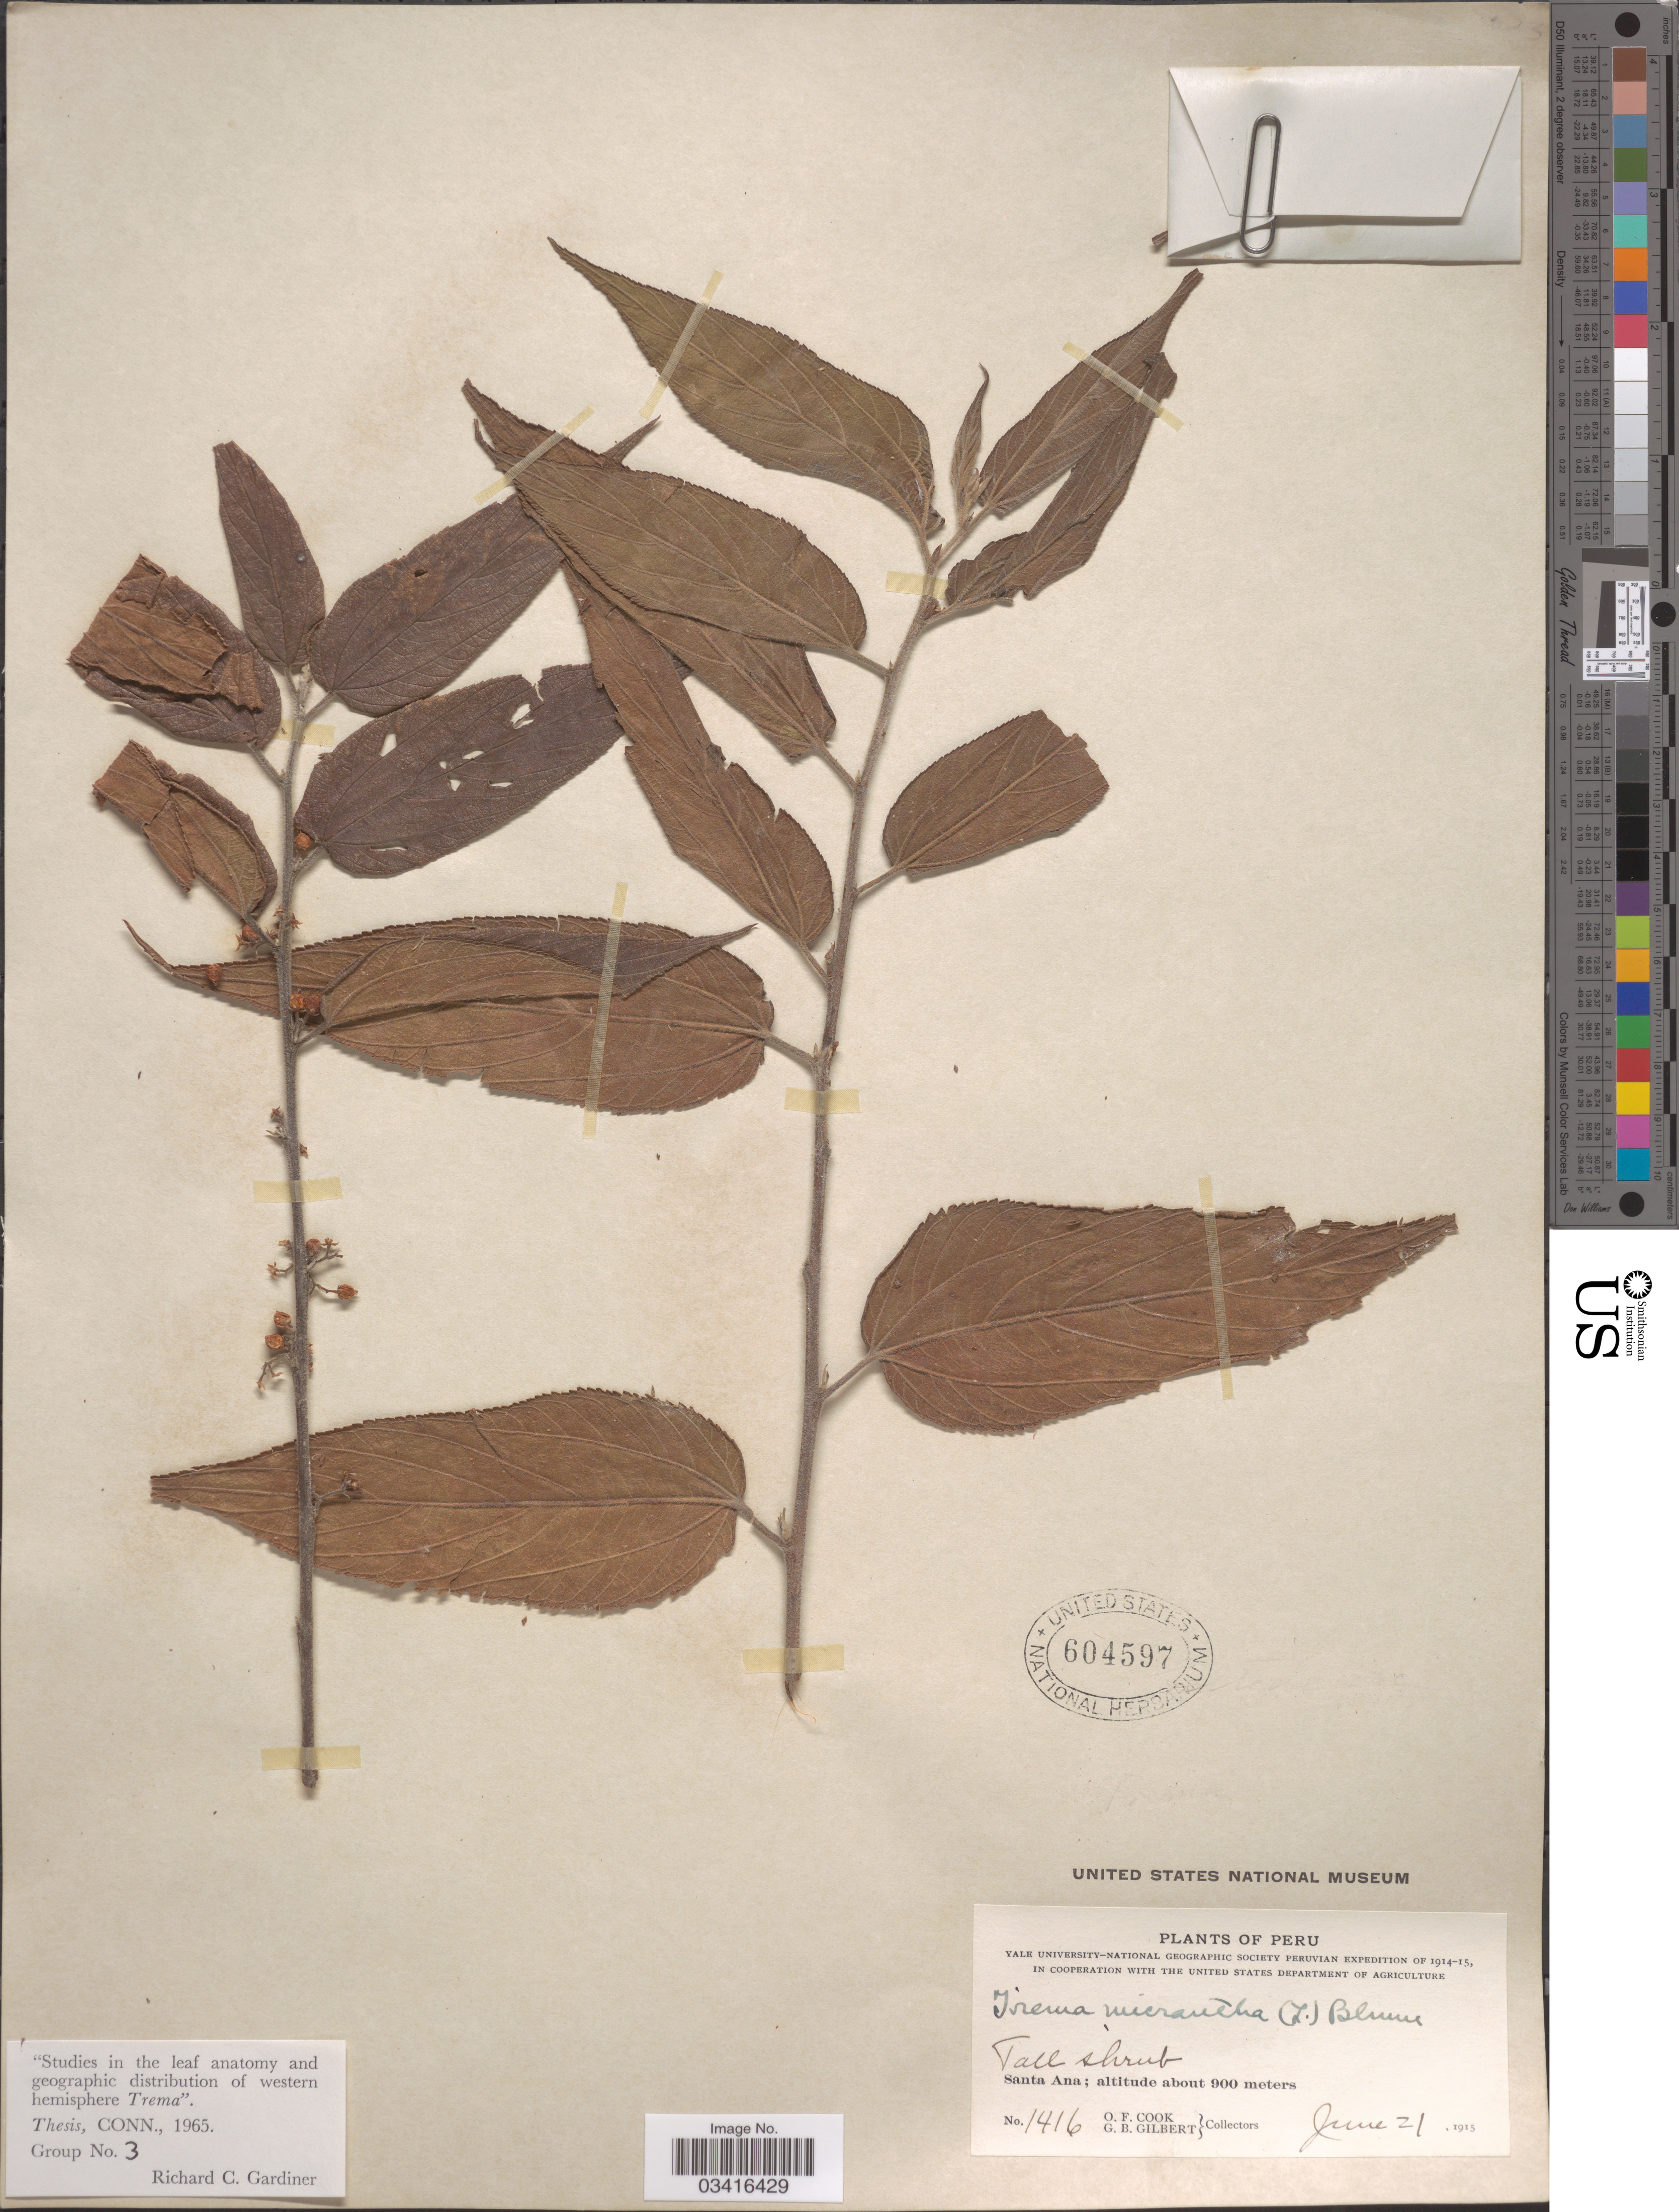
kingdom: Plantae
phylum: Tracheophyta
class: Magnoliopsida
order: Rosales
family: Cannabaceae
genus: Trema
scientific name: Trema micranthum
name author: (L.) Blume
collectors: O. F. Cook & G. B. Gilbert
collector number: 1416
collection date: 1915-06-21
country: Peru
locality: Santa Ana.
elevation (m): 900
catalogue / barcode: US 604597